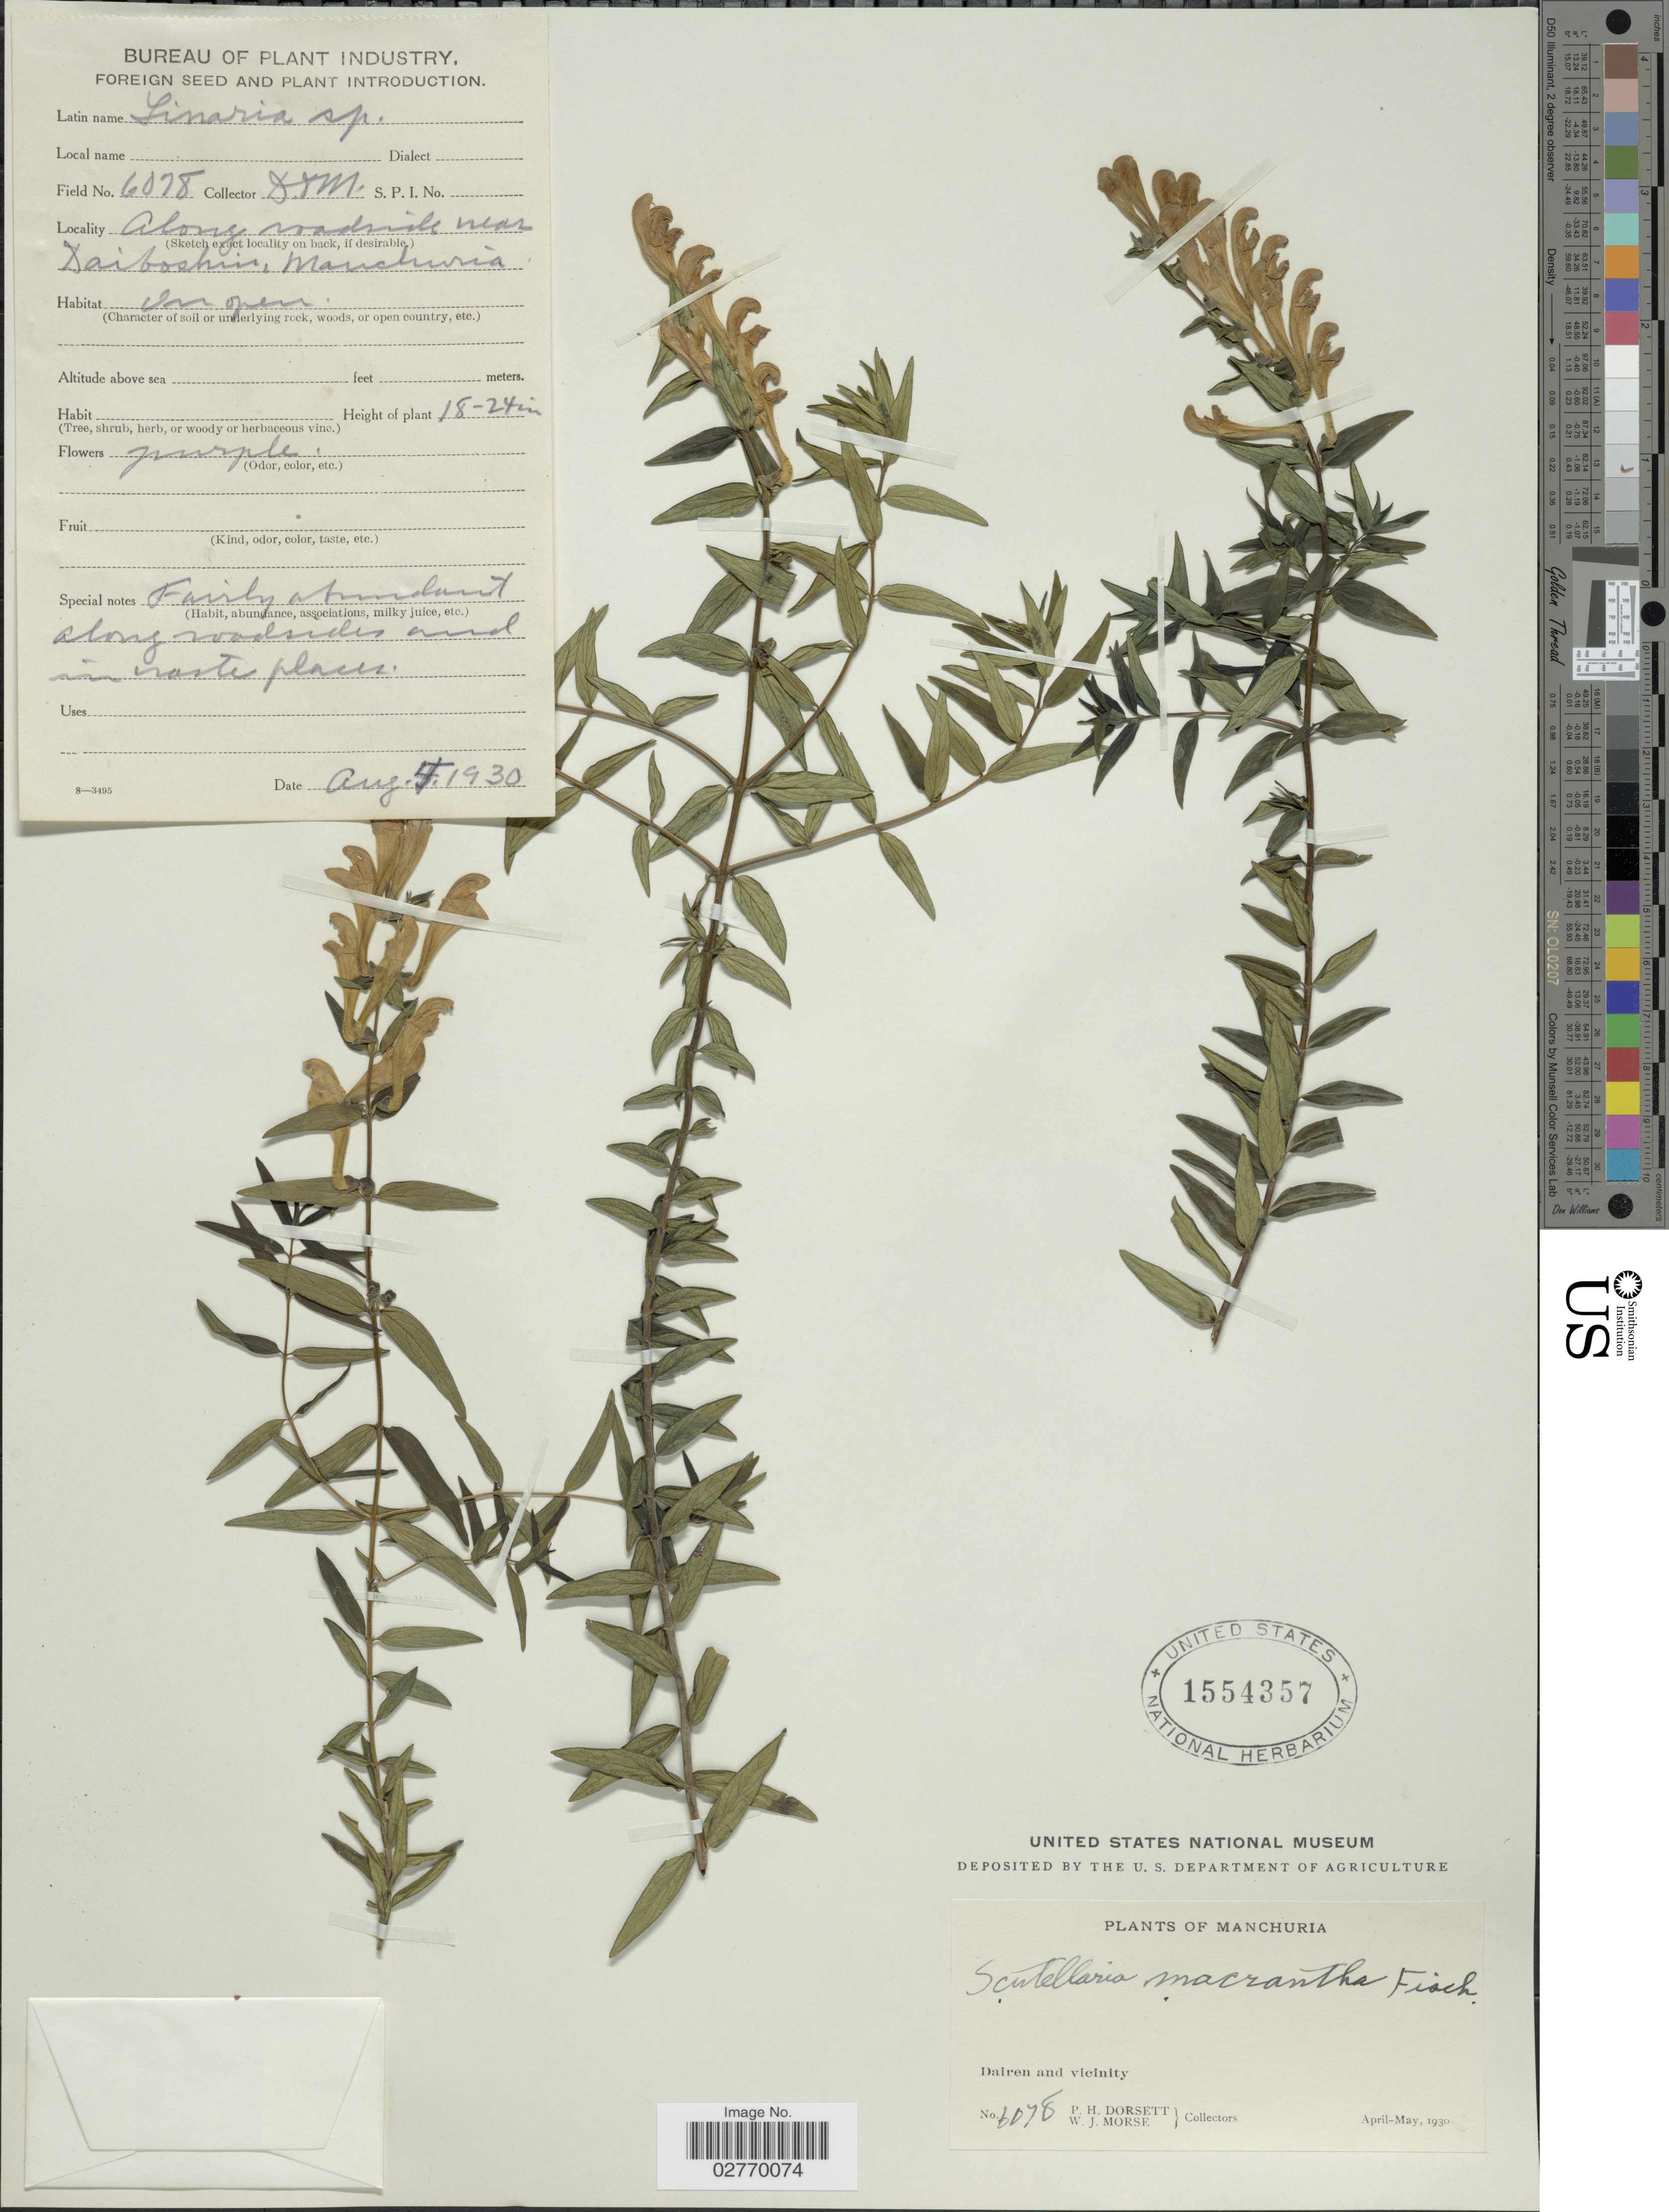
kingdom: Plantae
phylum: Tracheophyta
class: Magnoliopsida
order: Lamiales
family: Lamiaceae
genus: Scutellaria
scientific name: Scutellaria macrantha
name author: Fisch. ex Rchb.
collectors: P. H. Dorsett & W. J. Morse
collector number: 6078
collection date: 1930-08-05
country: China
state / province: Liaoning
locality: Along roadside near Daiboshin, Manchuria. Dairen and vicinity.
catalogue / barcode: US 1554357